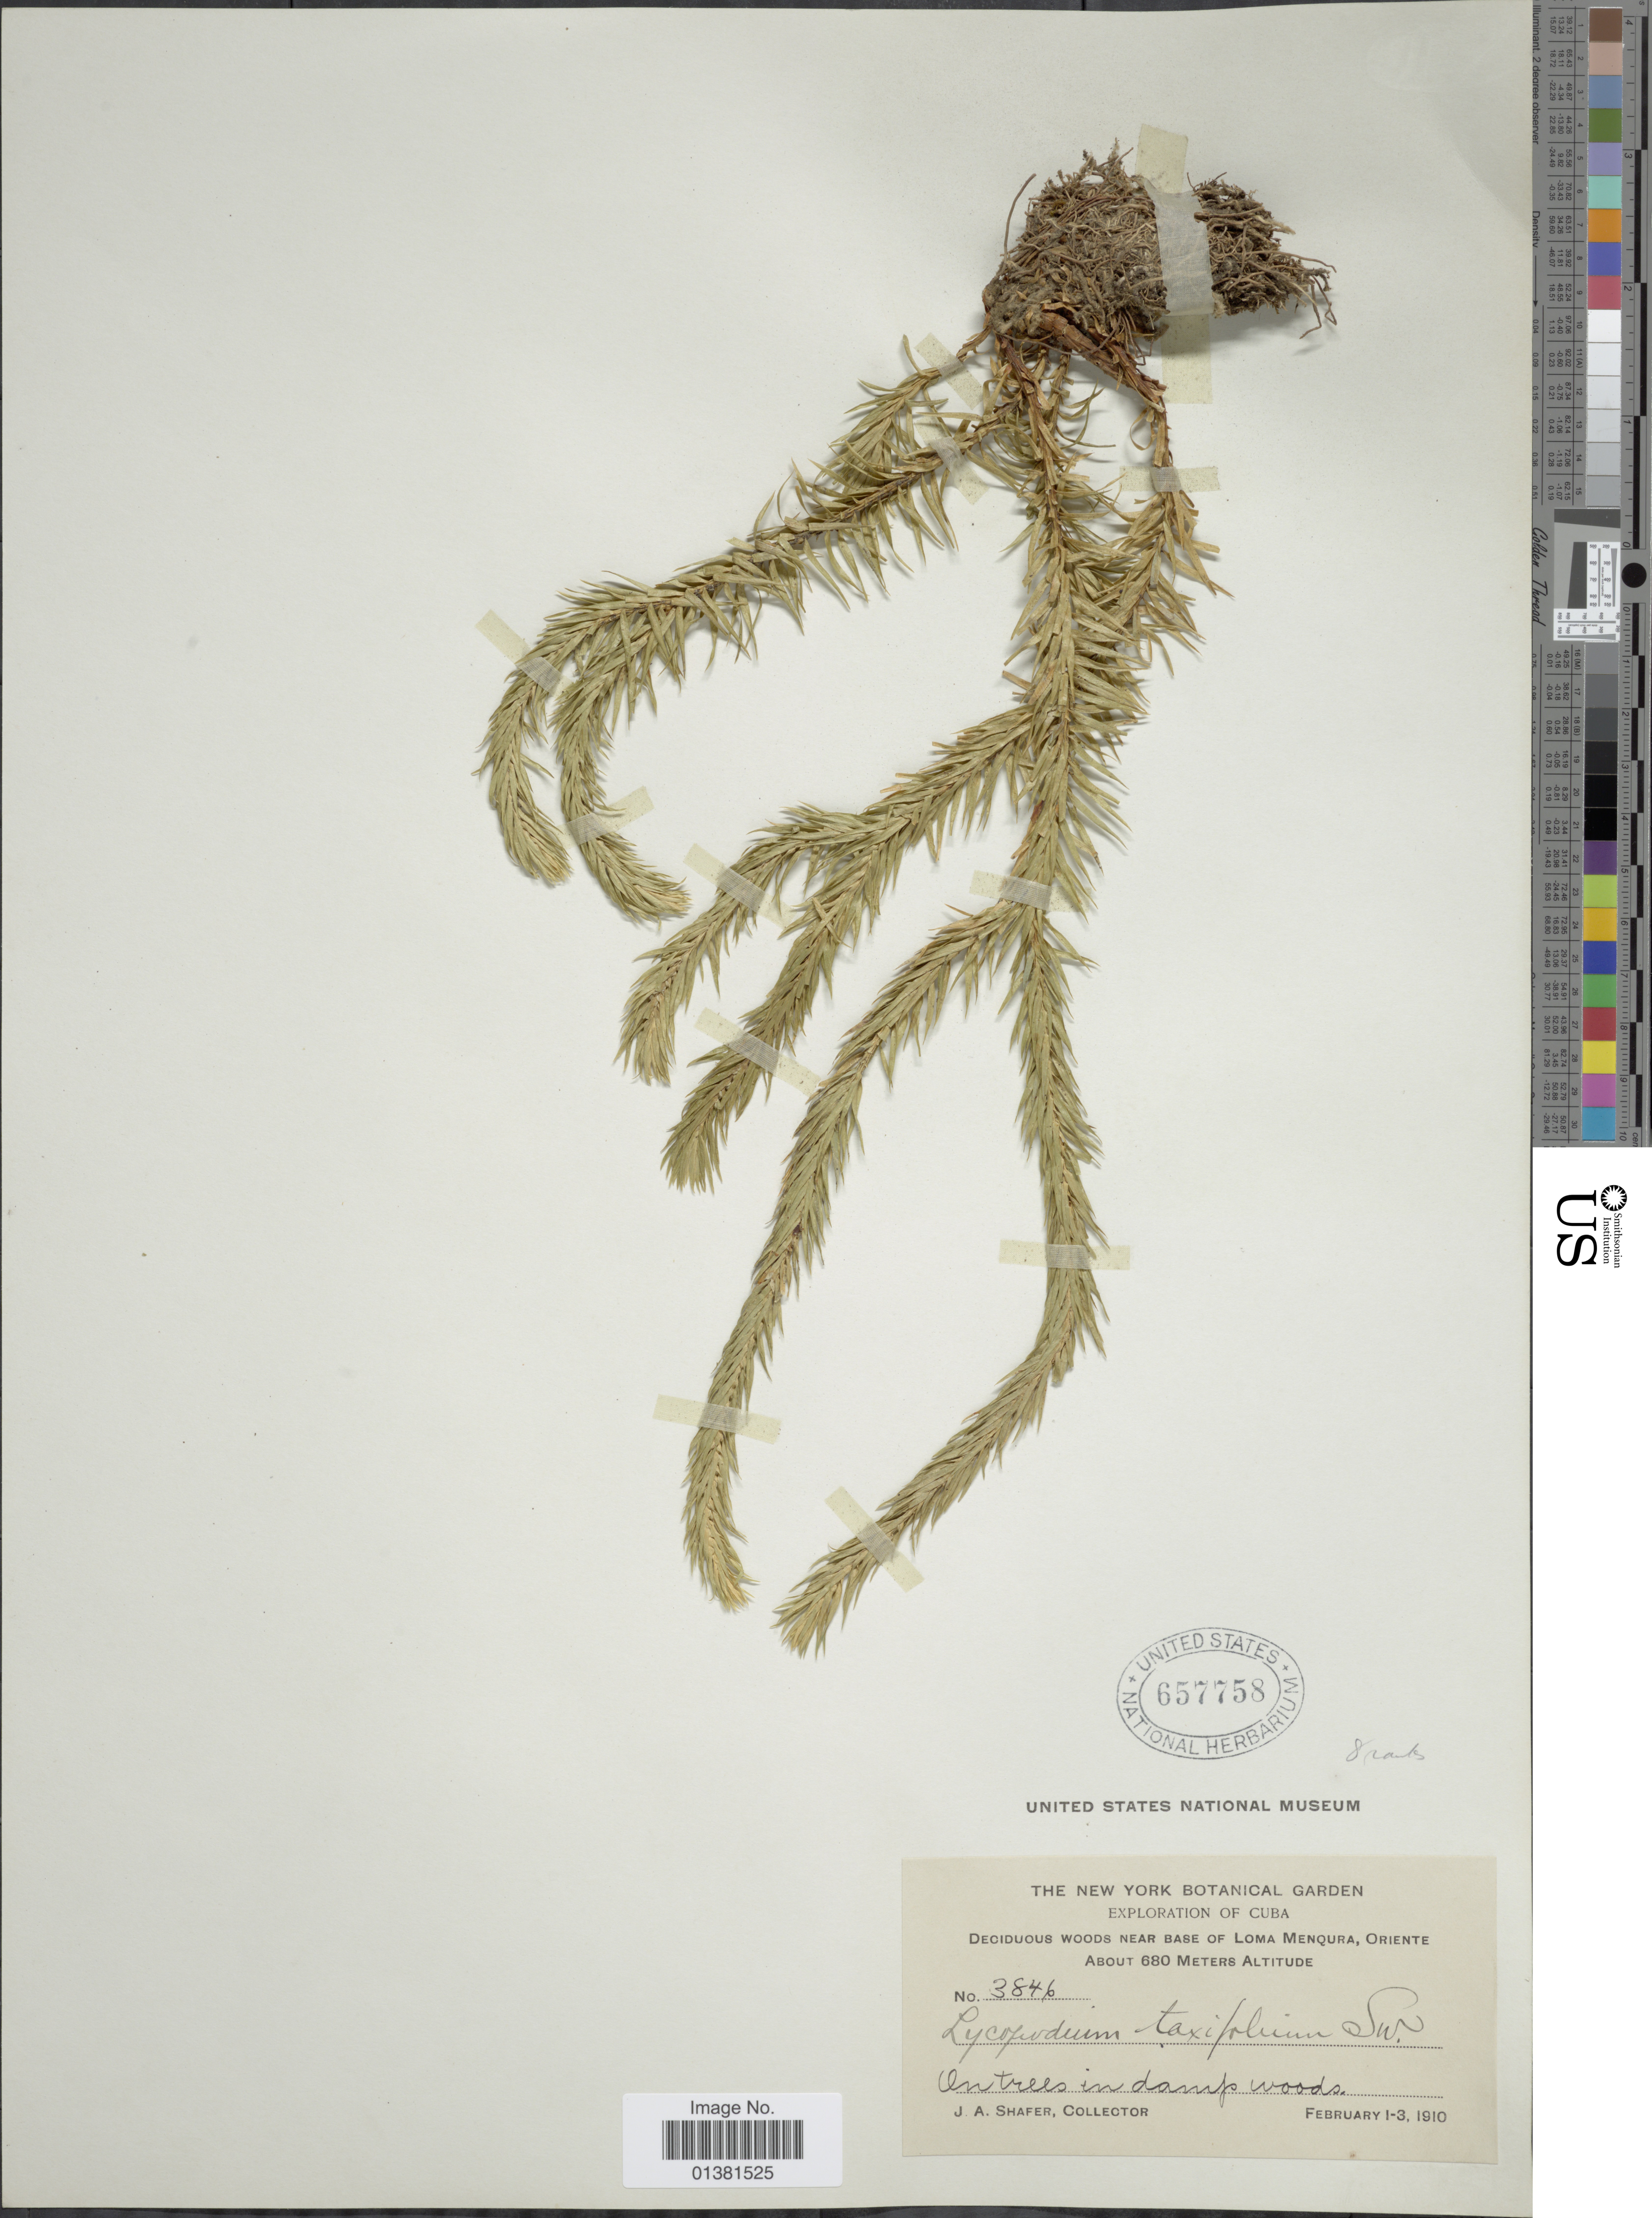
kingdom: Plantae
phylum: Tracheophyta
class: Lycopodiopsida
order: Lycopodiales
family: Lycopodiaceae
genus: Phlegmariurus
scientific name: Phlegmariurus taxifolius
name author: (Sw.) Á. Löve & D. Löve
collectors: J. A. Shafer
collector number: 3846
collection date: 1910-02-01/1910-02-03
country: Cuba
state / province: Oriente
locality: Deciduous woods near base of Loma Menqura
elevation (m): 680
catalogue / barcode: US 657758